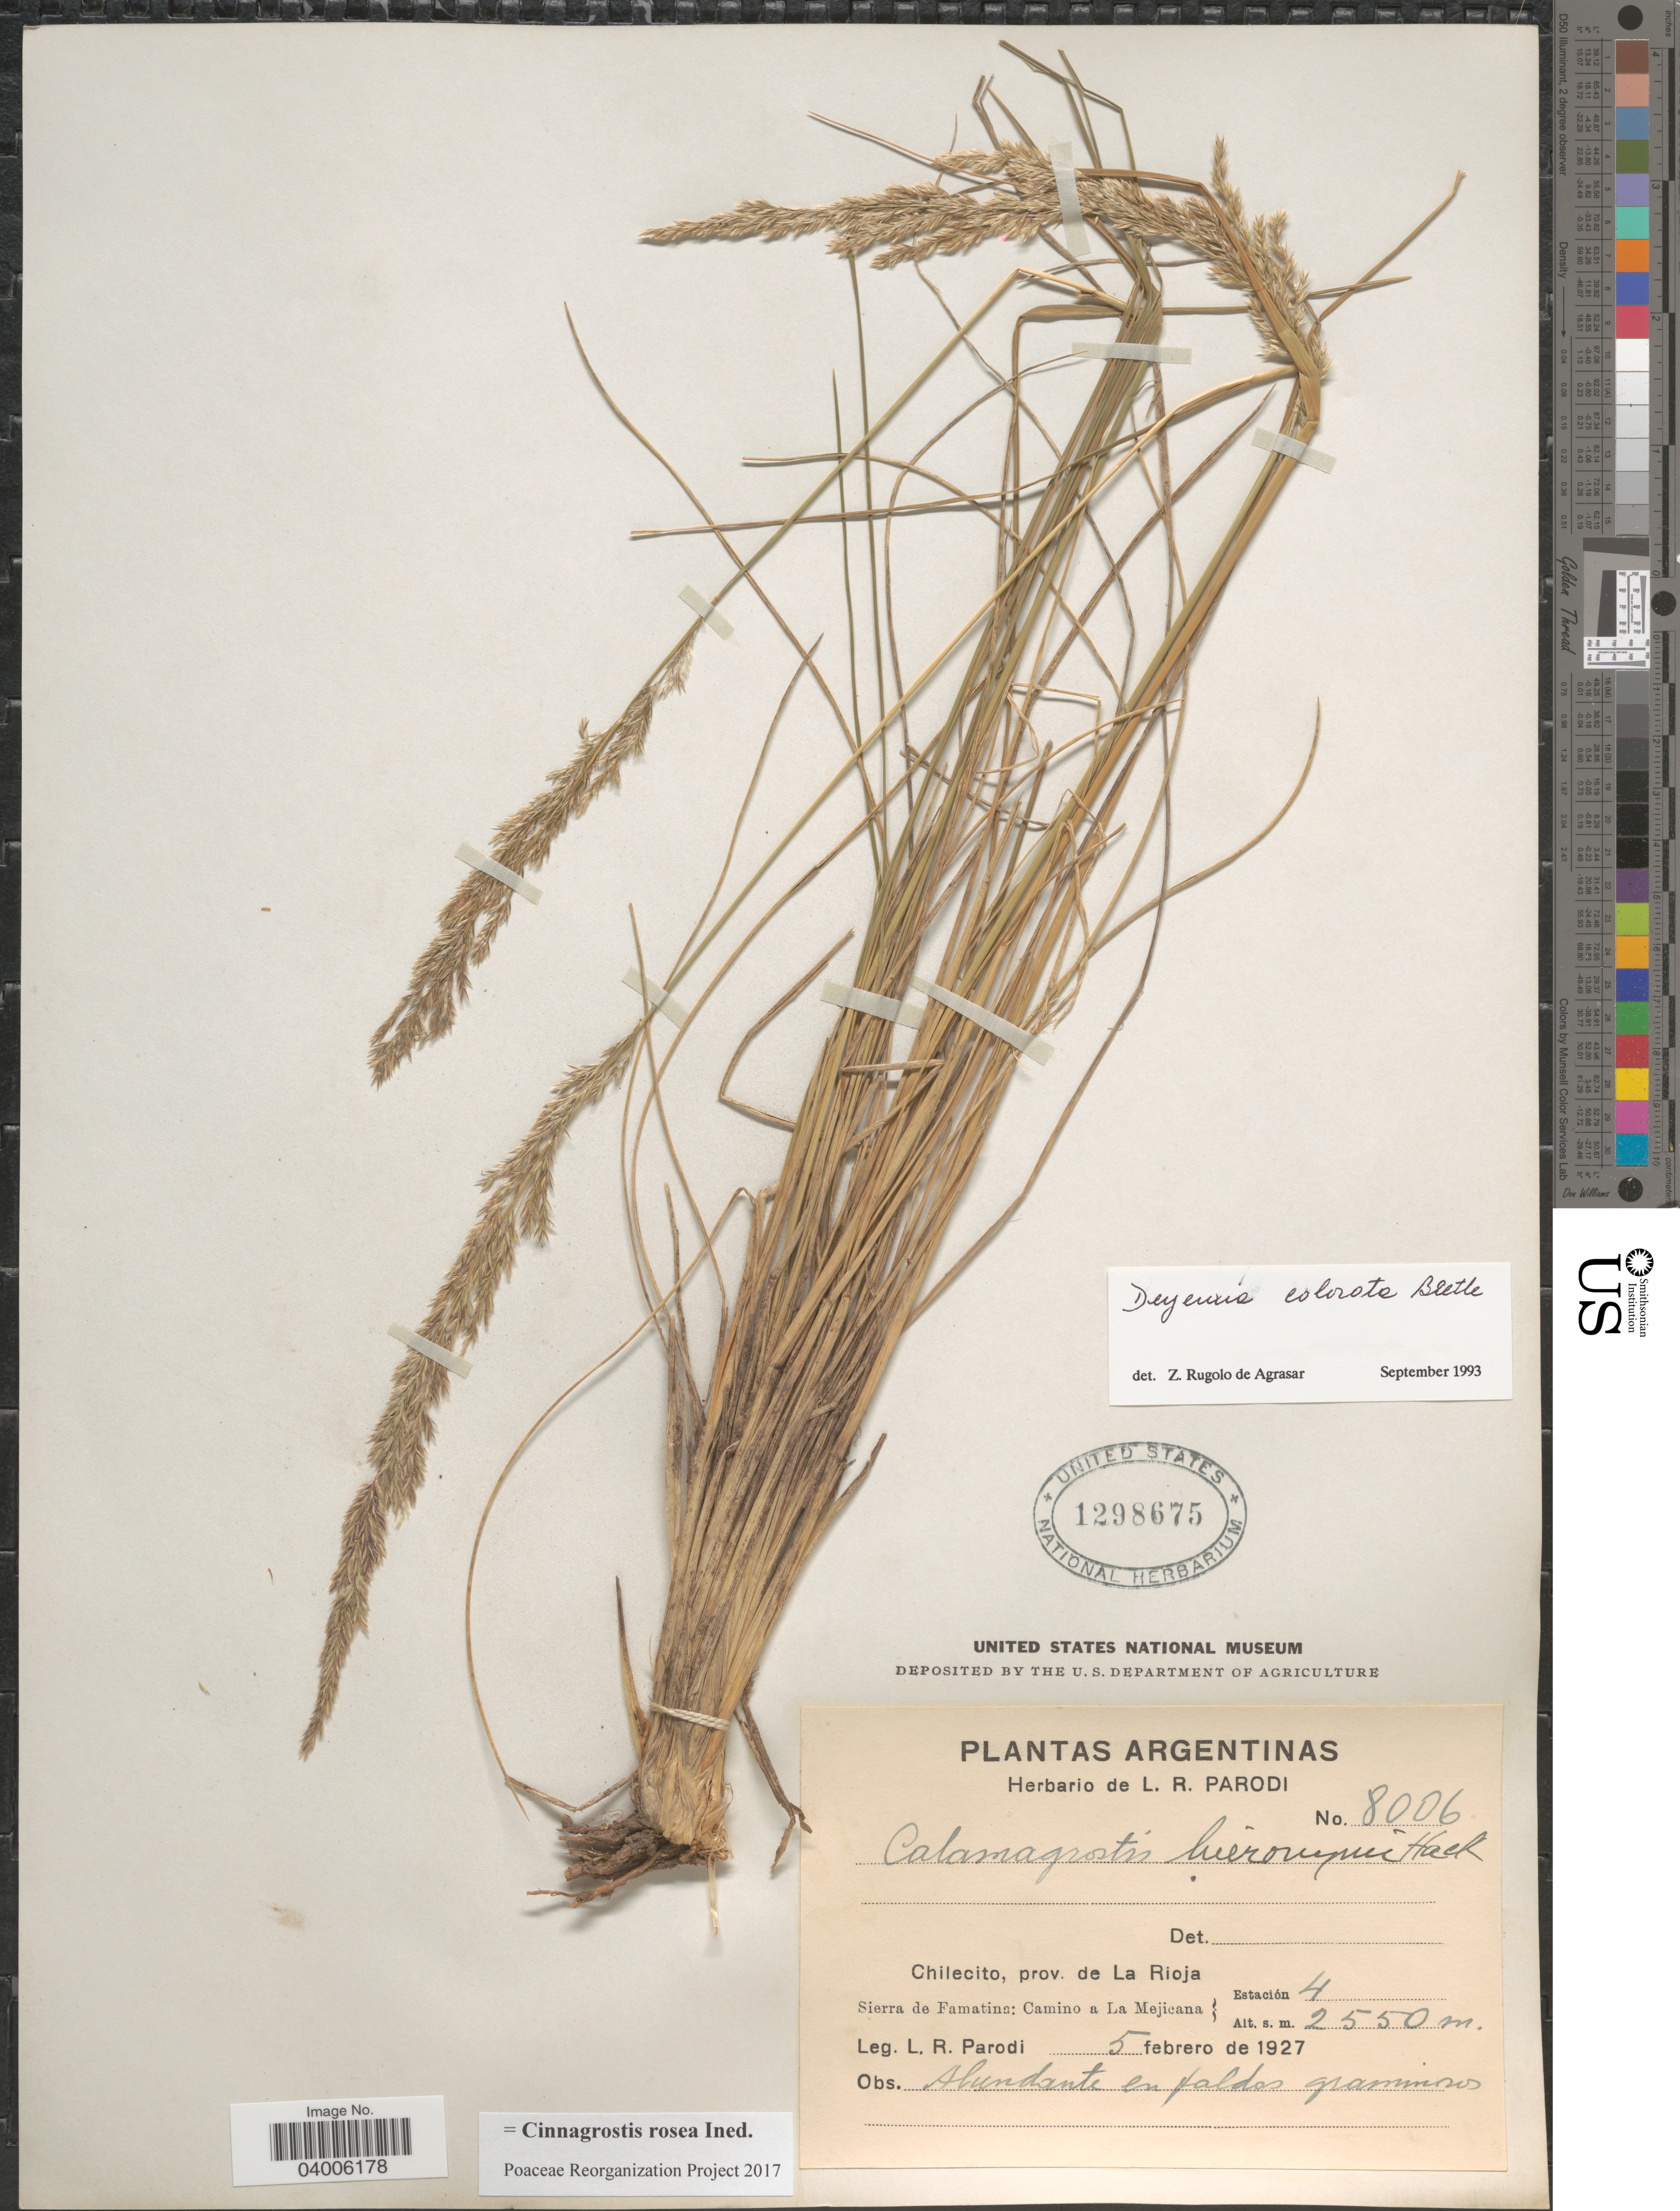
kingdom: Plantae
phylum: Tracheophyta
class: Liliopsida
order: Poales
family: Poaceae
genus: Cinnagrostis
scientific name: Cinnagrostis rosea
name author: (Griseb.) P.M. Peterson et al.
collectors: L. R. Parodi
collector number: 8006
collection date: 1927-02-05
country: Argentina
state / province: La Rioja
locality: Chilecito. Sierra de Famatina: Camino a La Mejicana. Estación 4.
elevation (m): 2550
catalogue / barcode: US 1298675